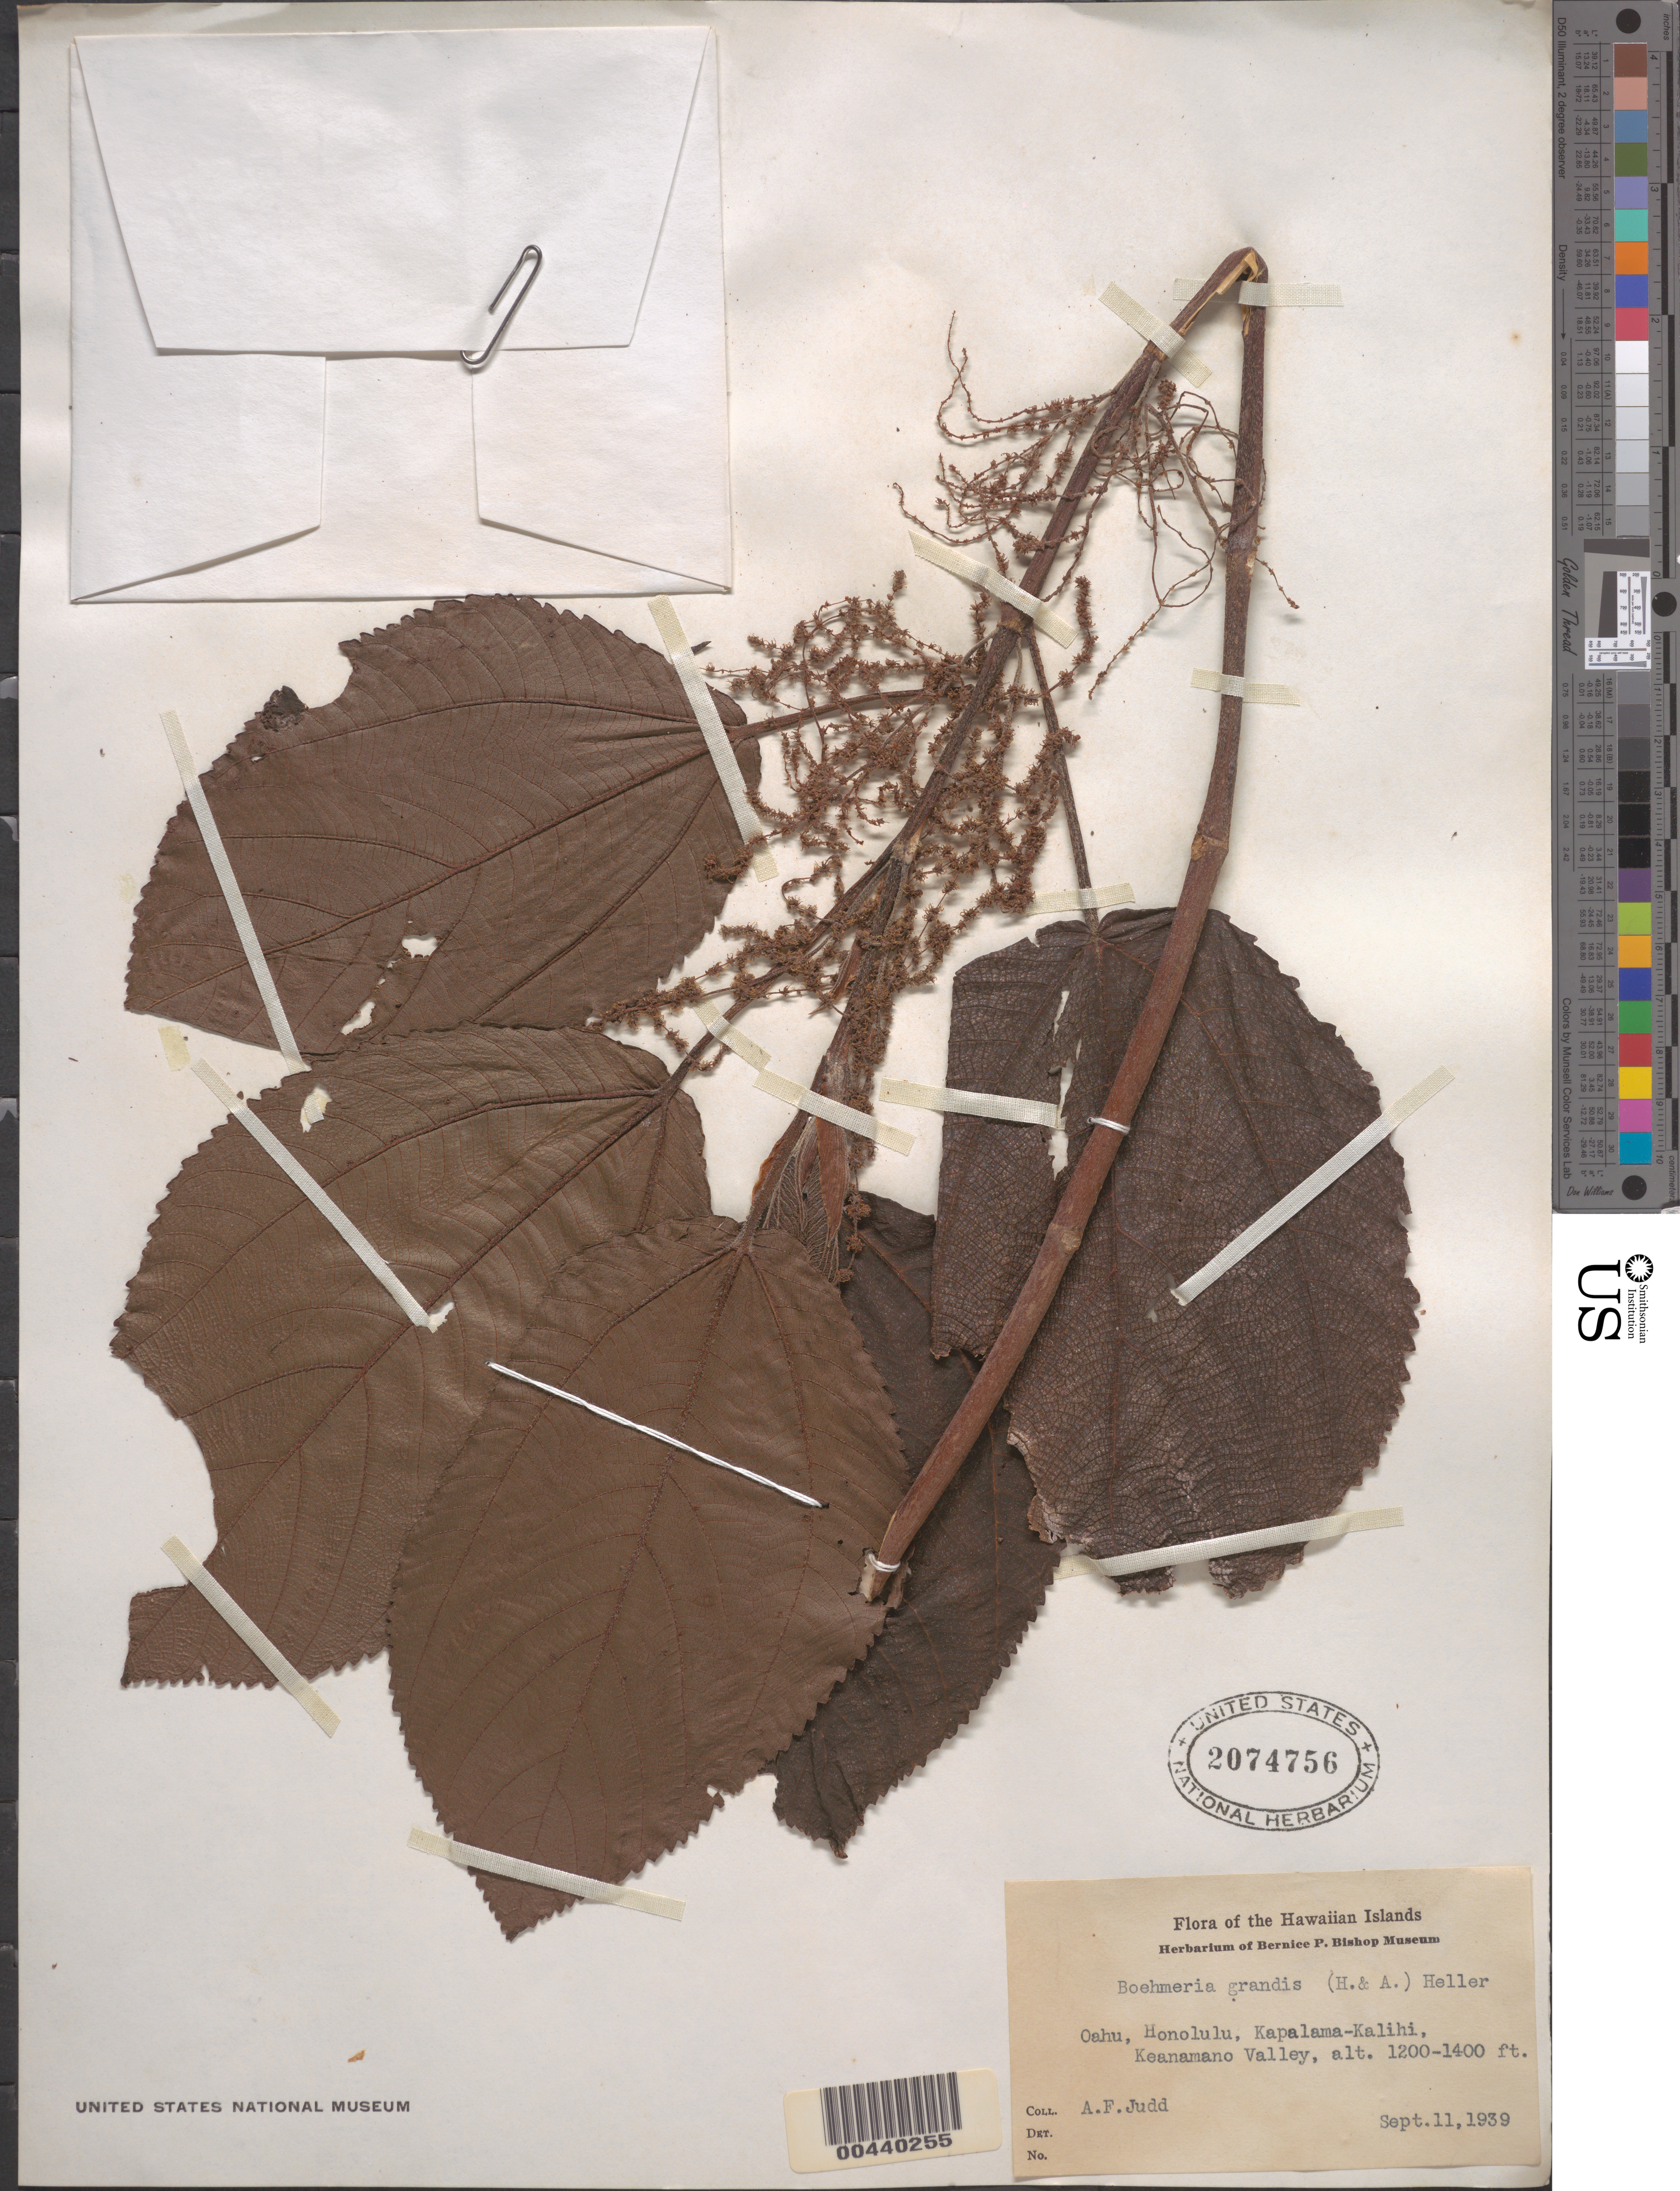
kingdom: Plantae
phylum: Tracheophyta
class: Magnoliopsida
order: Rosales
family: Urticaceae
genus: Boehmeria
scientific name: Boehmeria grandis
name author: (Hook. & Arn.) A. Heller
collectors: A. Judd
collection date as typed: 11 Sep 1939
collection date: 1939-09-11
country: United States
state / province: Hawaii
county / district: Honolulu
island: Oahu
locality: Honolulu, Kapalama-Kalihi, Keanamano Valley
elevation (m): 366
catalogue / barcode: US 2074756